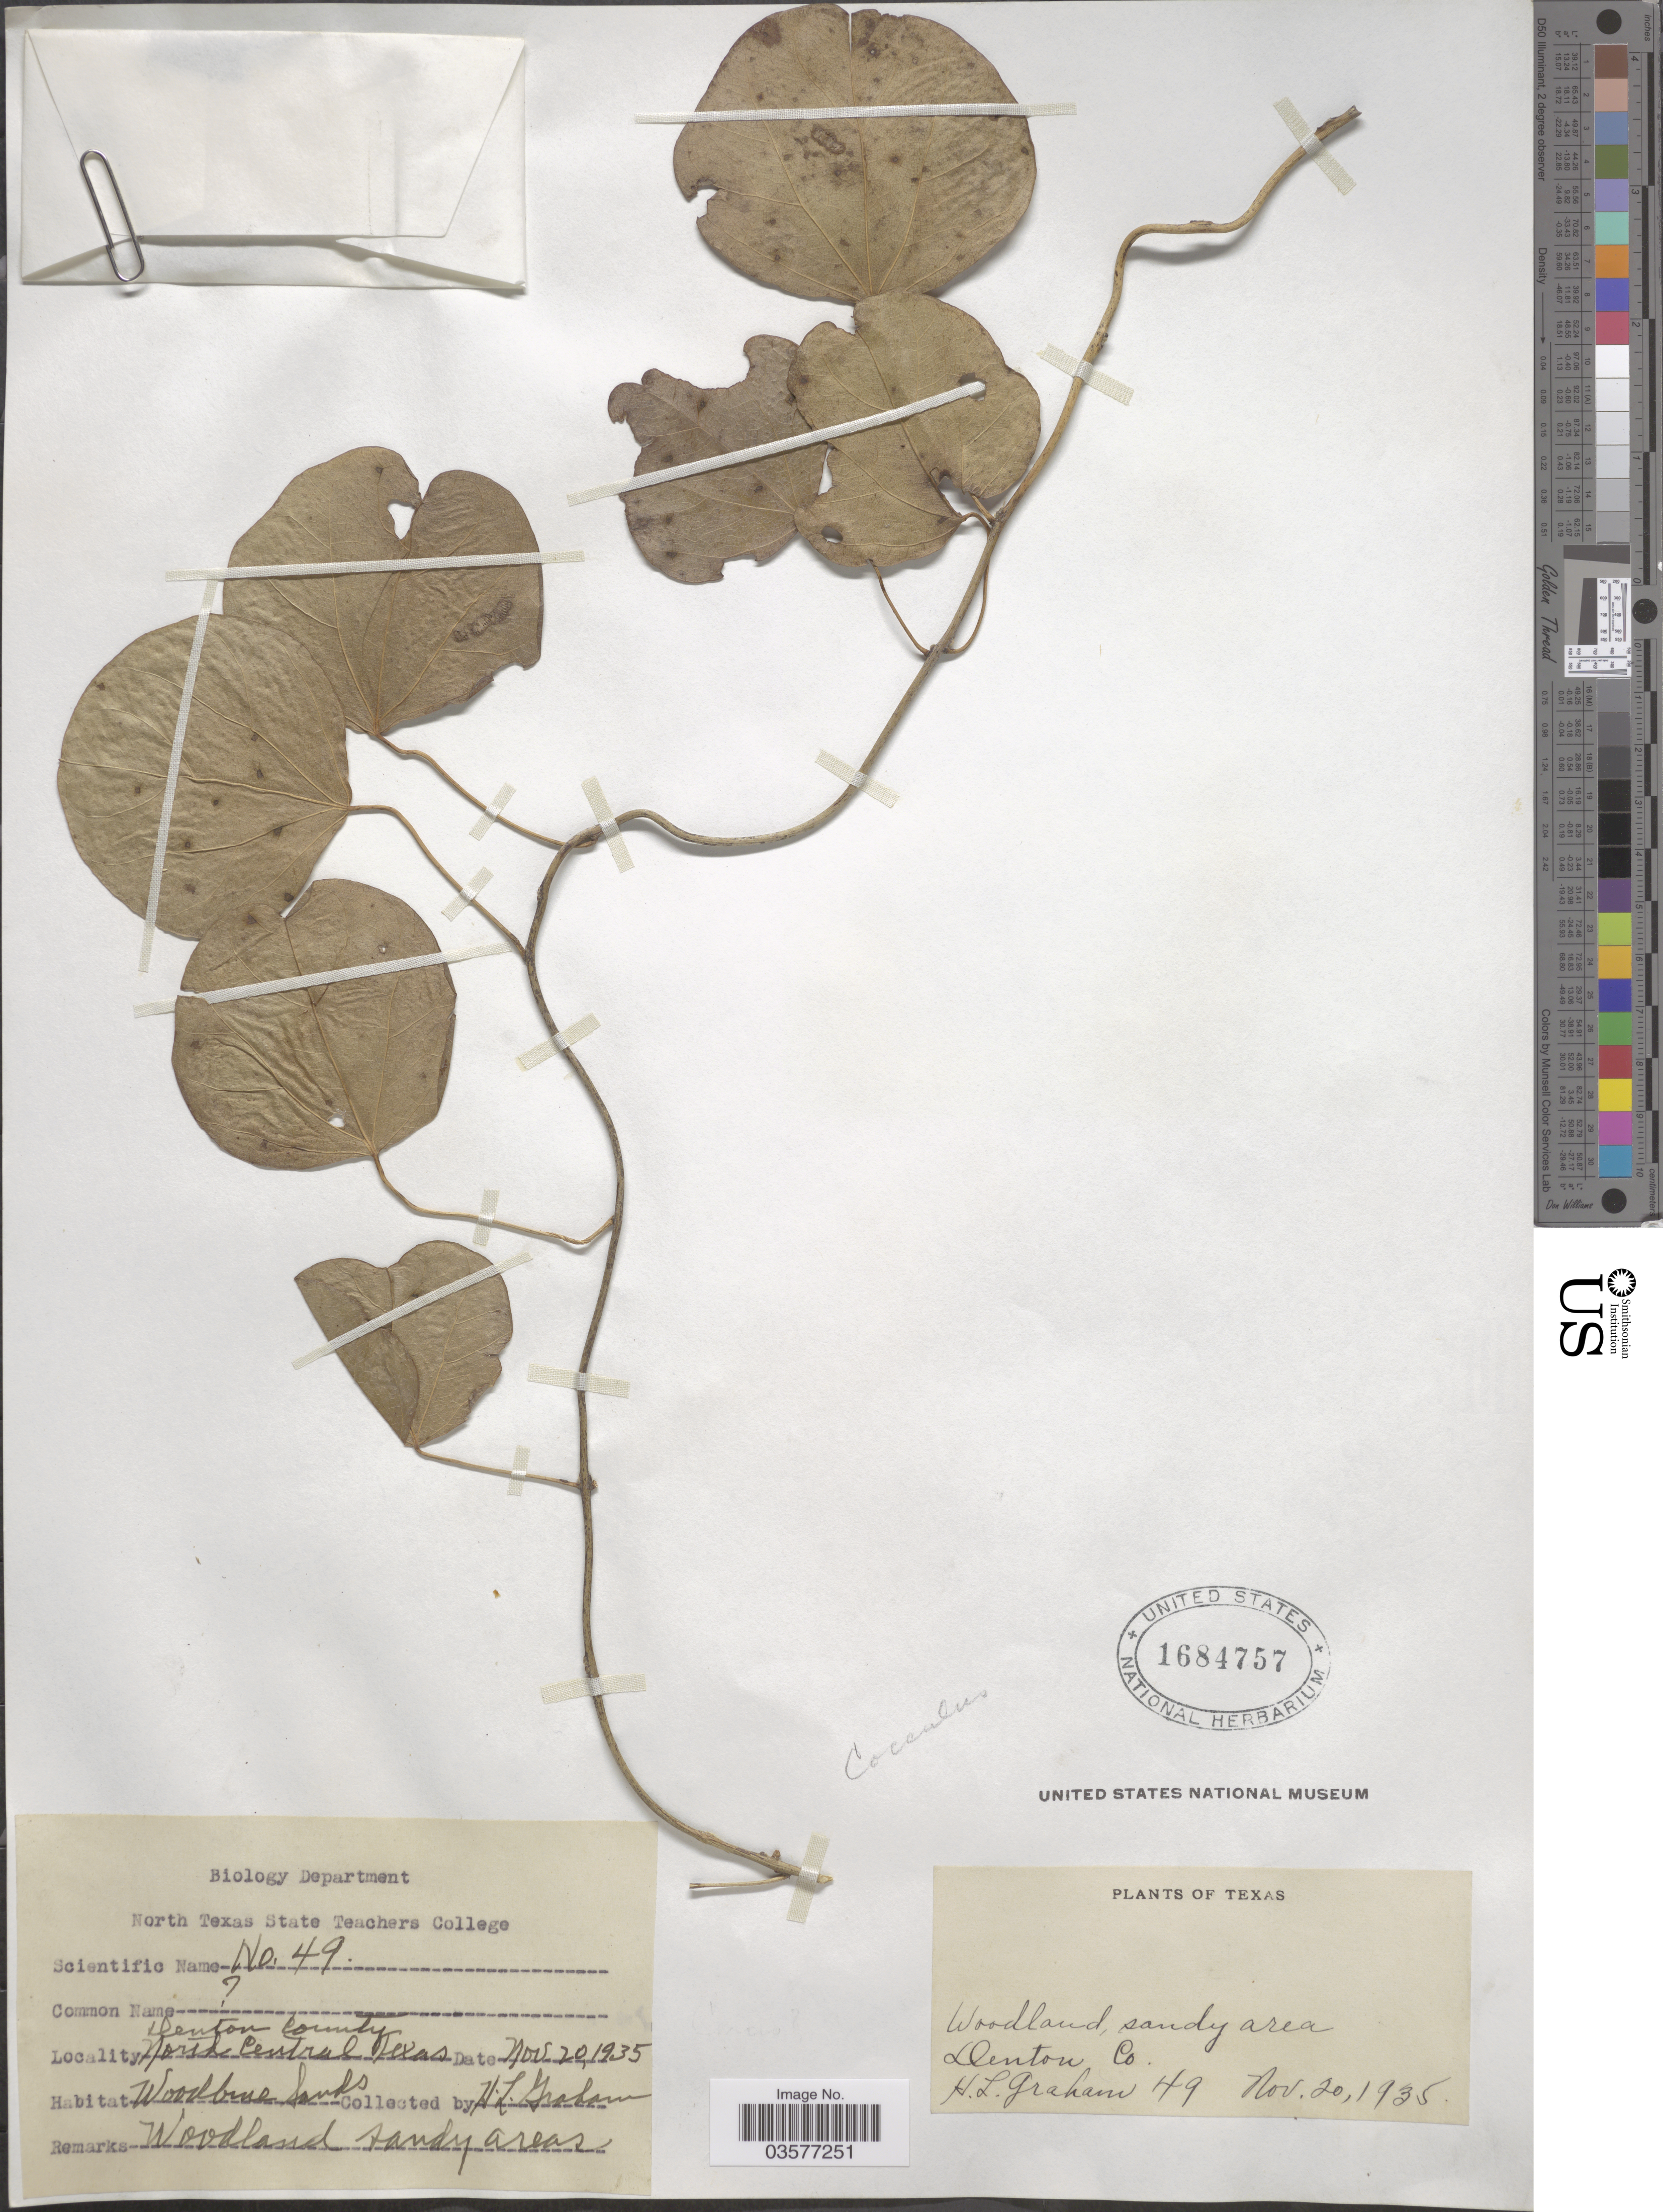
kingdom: Plantae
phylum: Tracheophyta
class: Magnoliopsida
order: Ranunculales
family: Menispermaceae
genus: Cocculus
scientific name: Cocculus carolinus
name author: (L.) DC.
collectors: H. L. Graham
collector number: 49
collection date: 1935-11-20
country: United States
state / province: Texas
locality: Sandy area Denton Co. North Central Texas.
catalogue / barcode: US 1684757